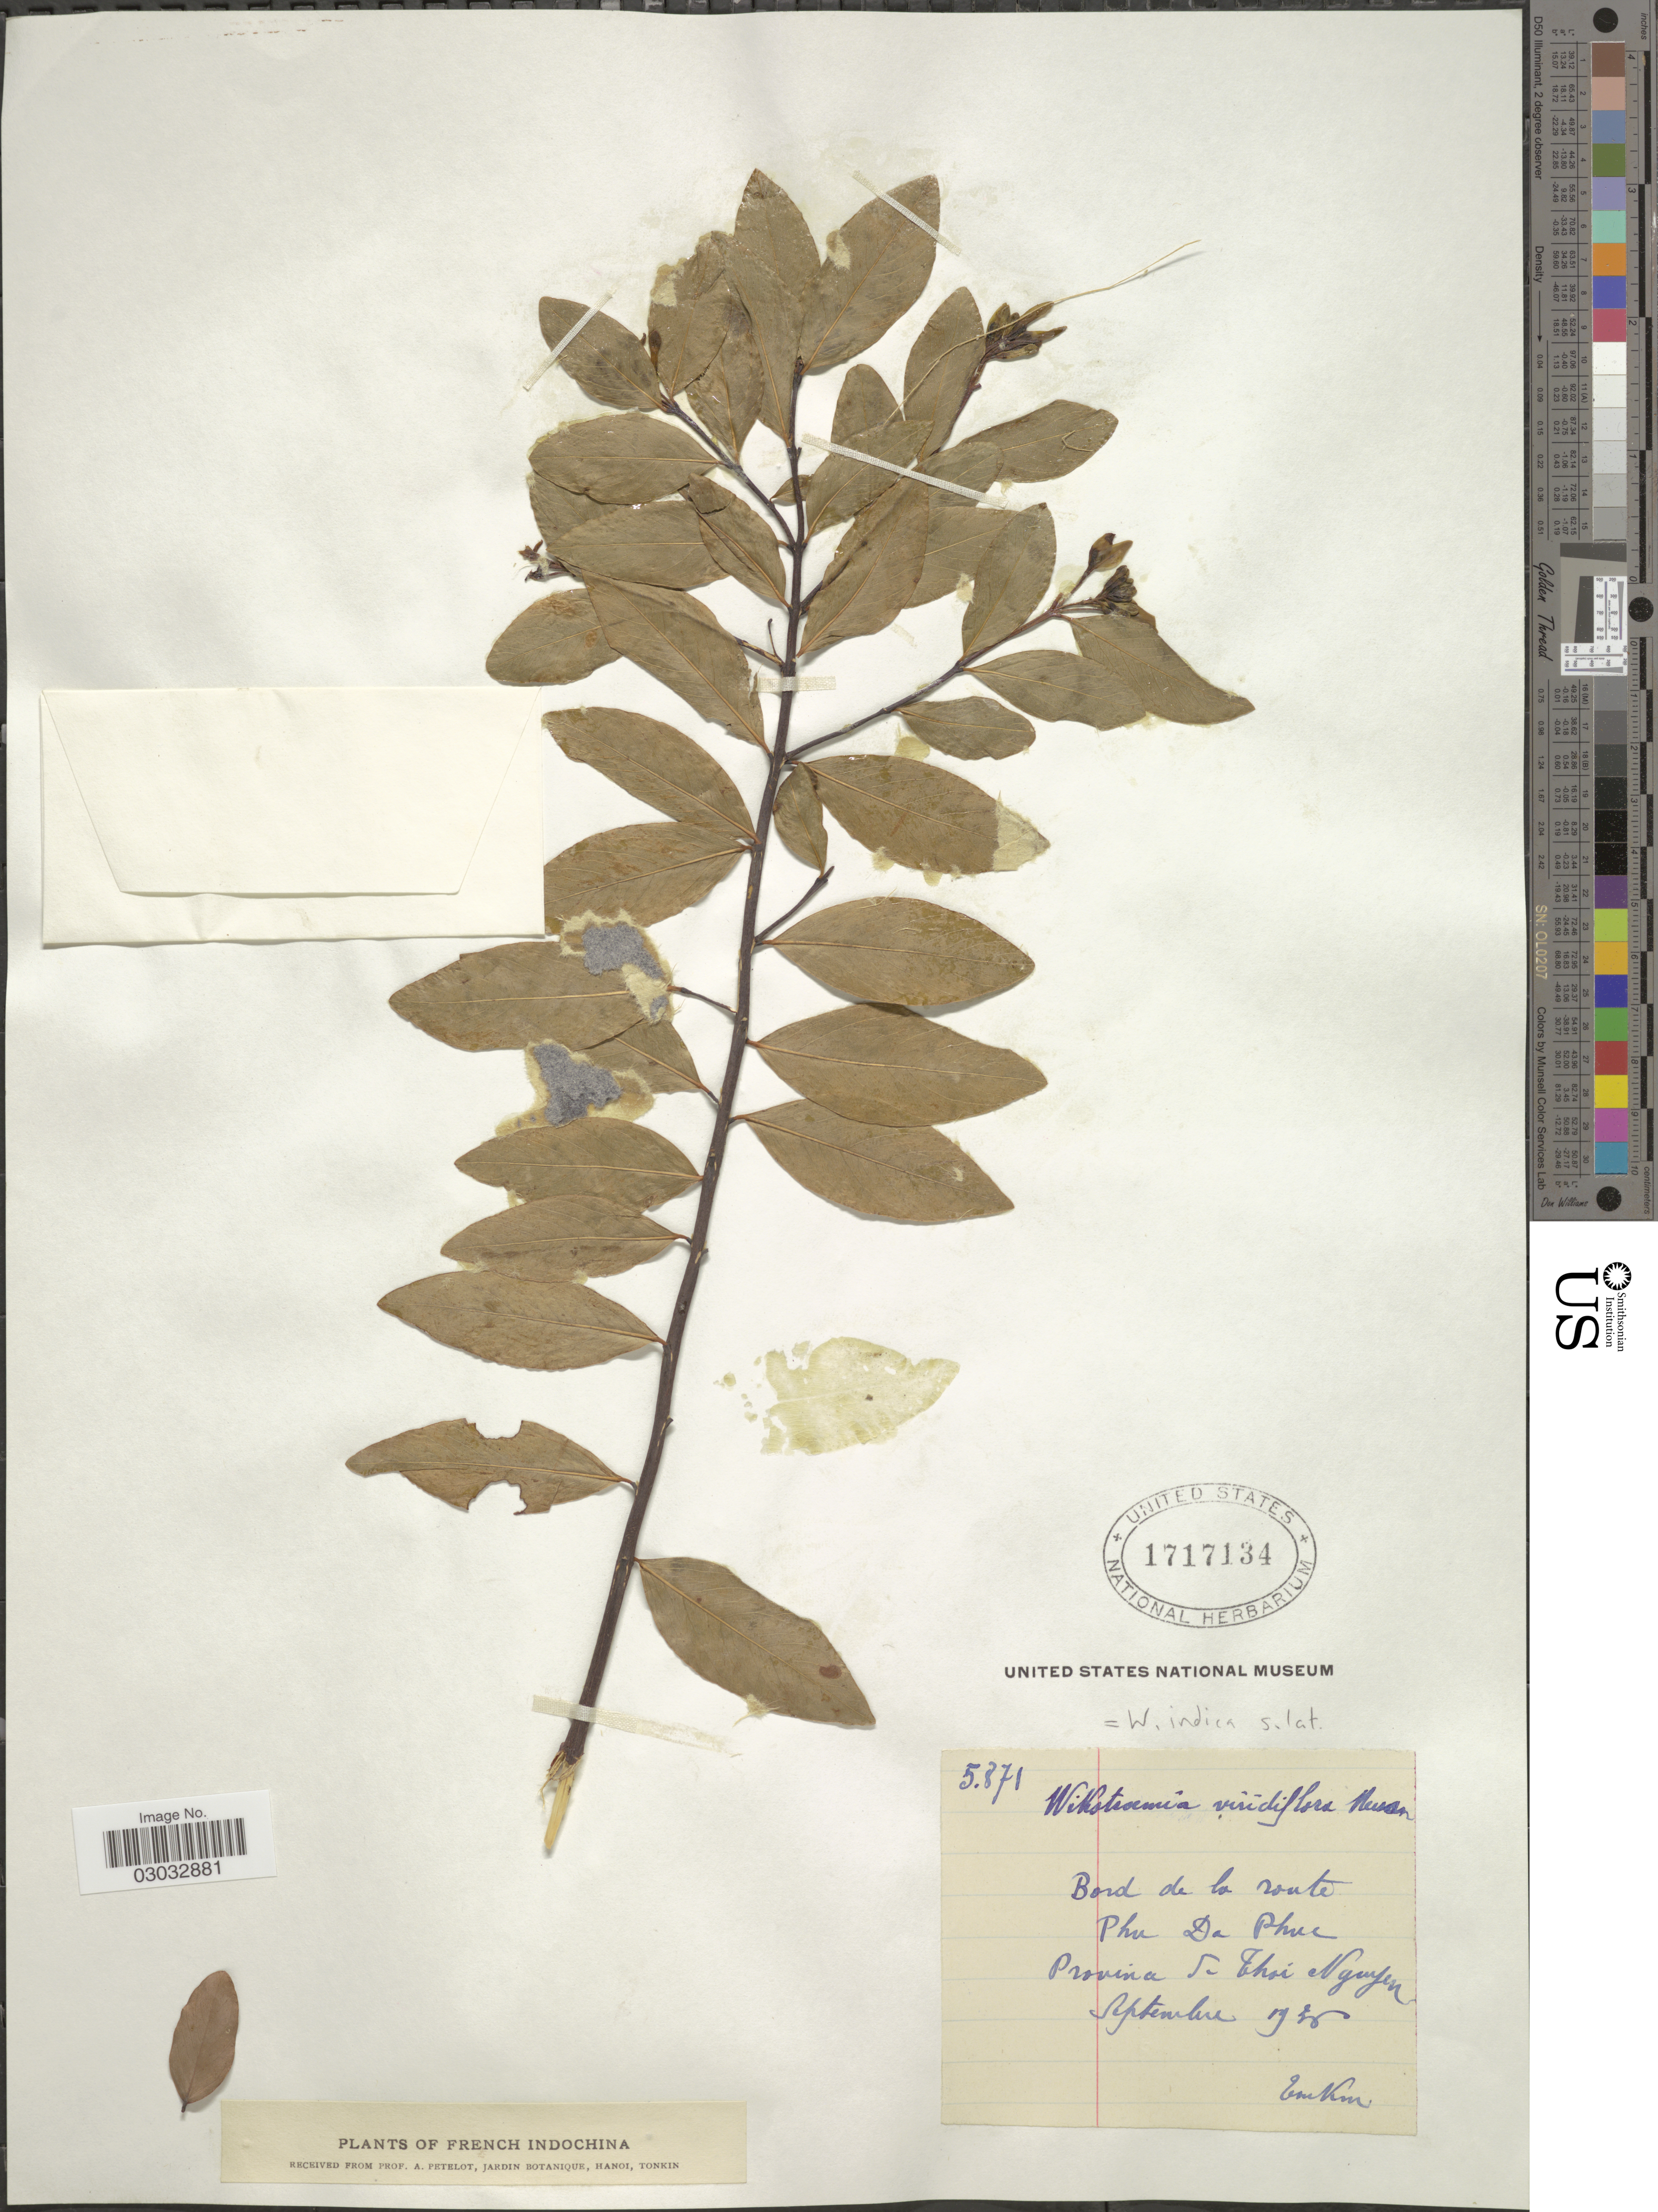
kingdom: Plantae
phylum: Tracheophyta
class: Magnoliopsida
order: Malvales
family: Thymelaeaceae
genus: Wikstroemia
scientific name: Wikstroemia indica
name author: (L.) C.A. Mey.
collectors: A. Petelot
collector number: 5871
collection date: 1936-09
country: Vietnam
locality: Tonkin. Bord de la route Phu Da Phue, Provincia de Thai Nguyen.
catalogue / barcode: US 1717134